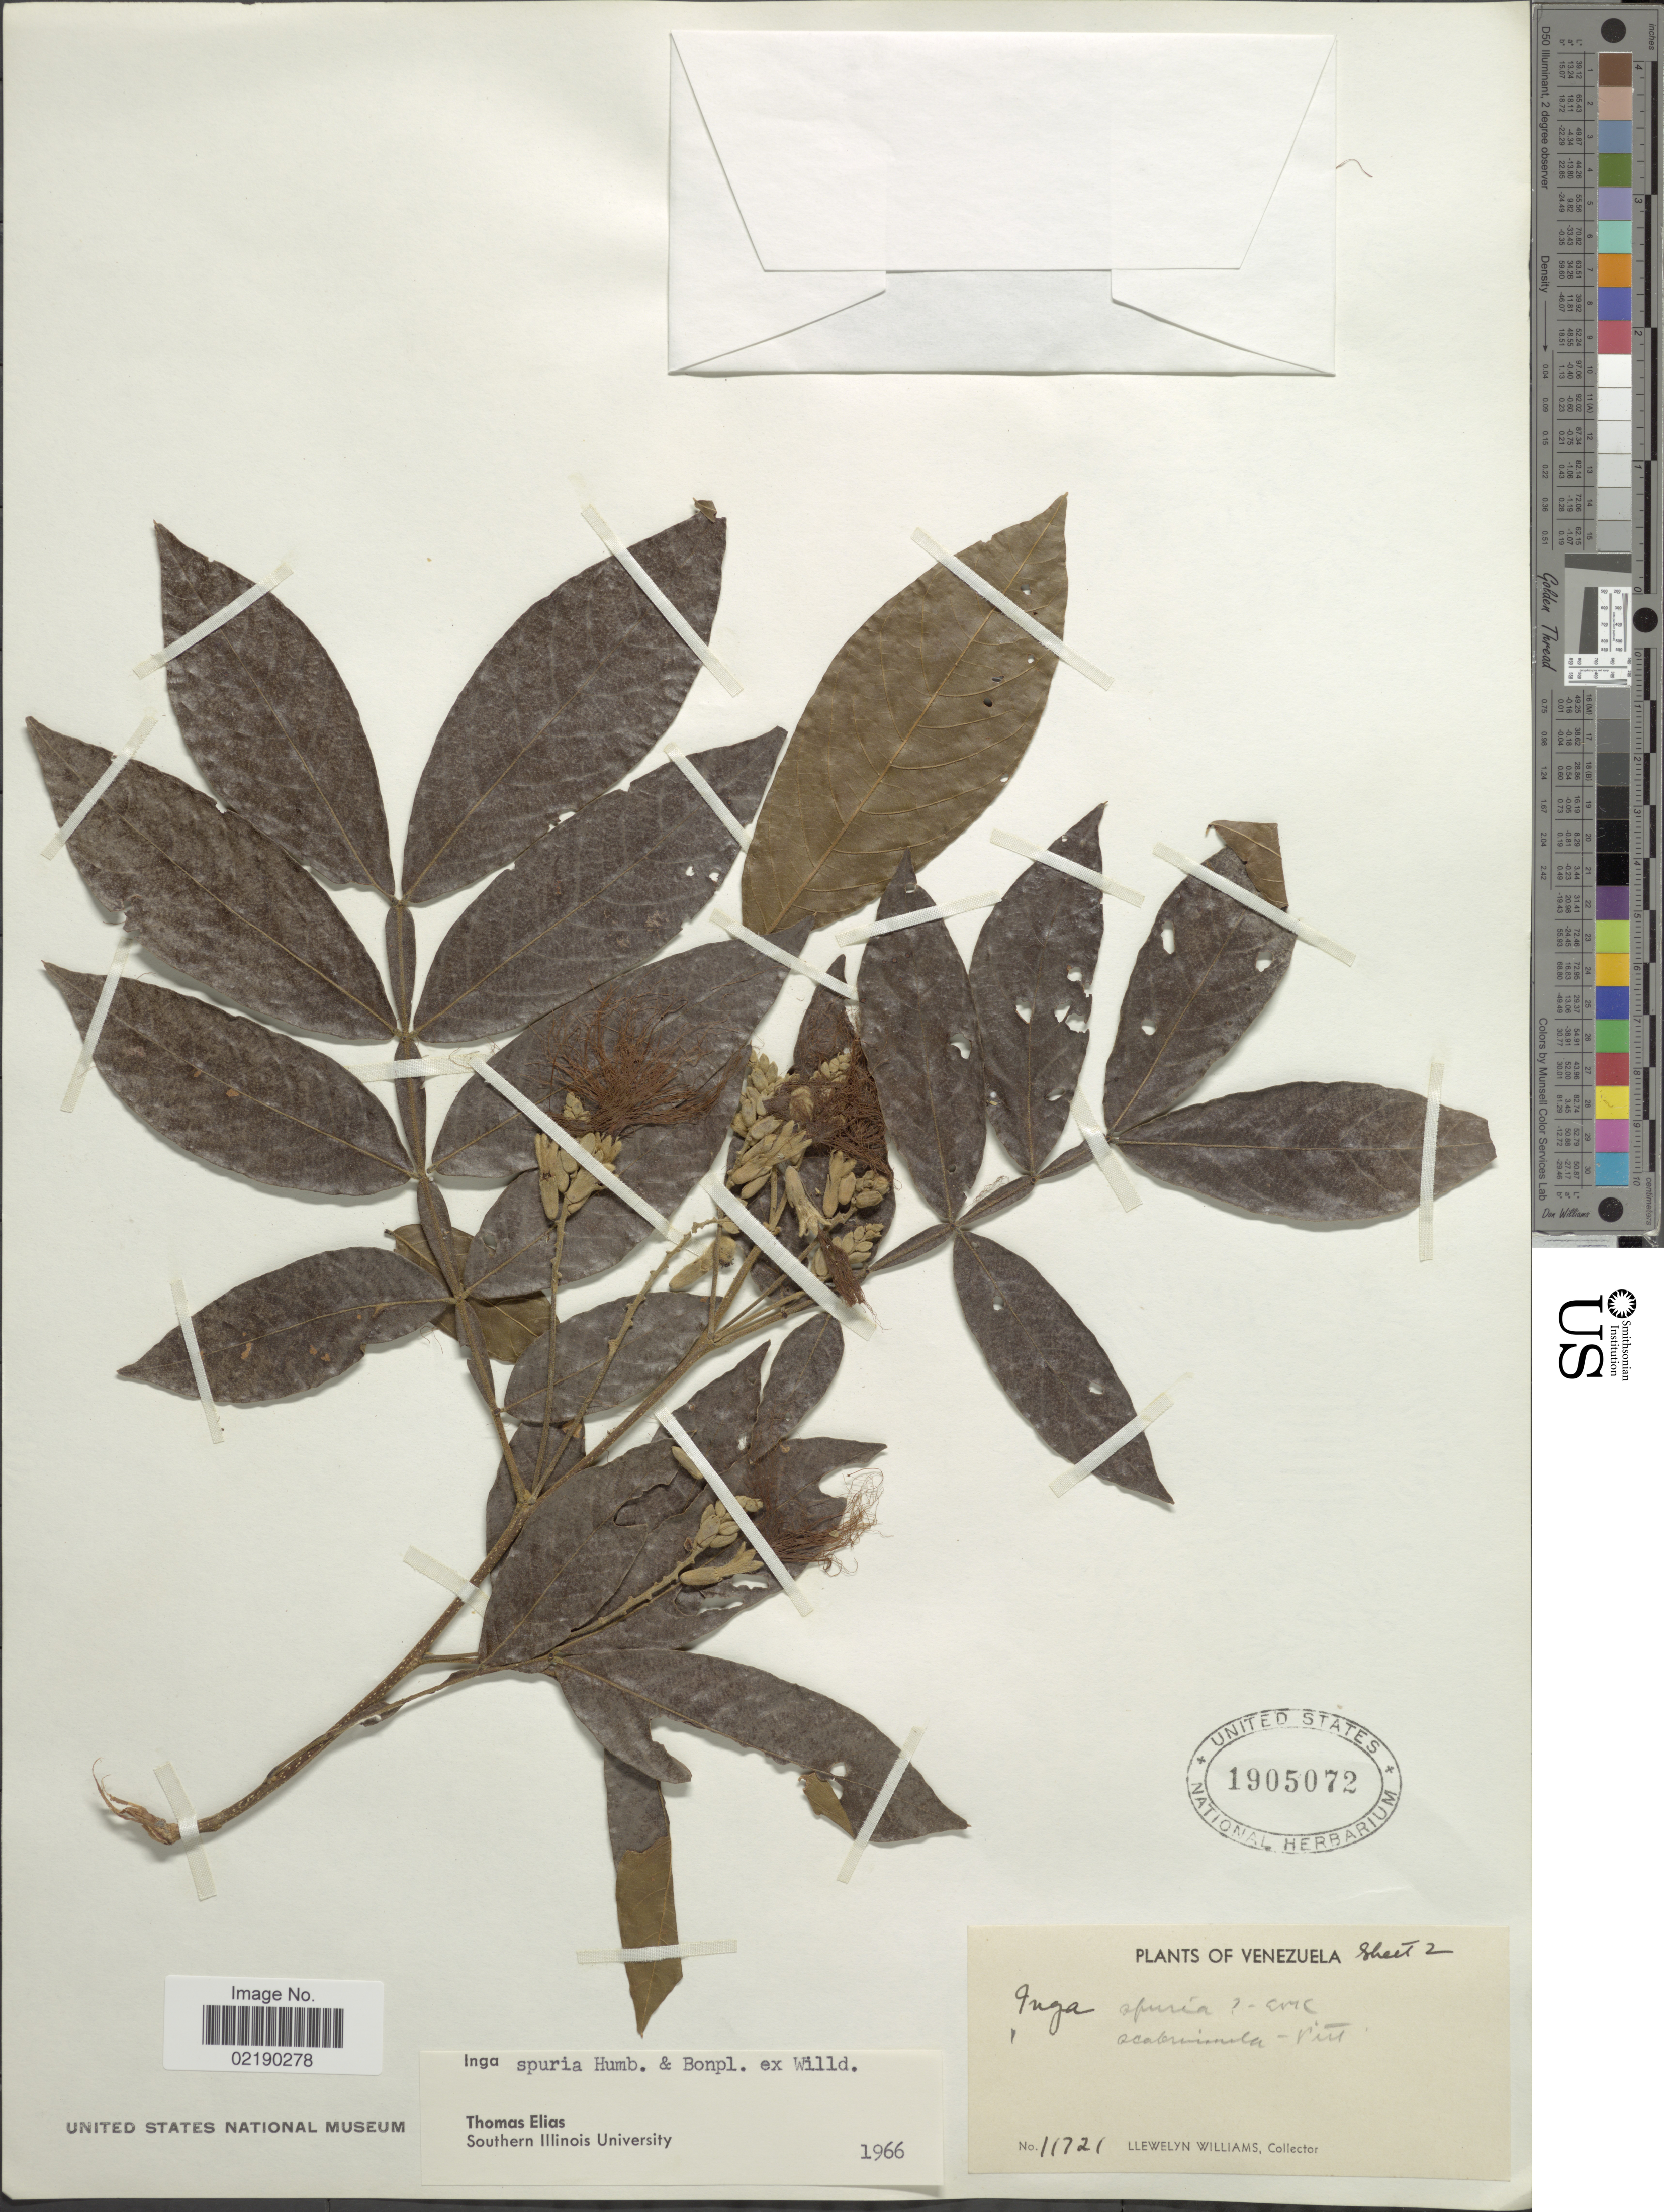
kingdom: Plantae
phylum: Tracheophyta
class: Magnoliopsida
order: Fabales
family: Fabaceae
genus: Inga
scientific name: Inga vera subsp. vera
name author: Willd.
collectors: Ll. Williams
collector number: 11721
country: Venezuela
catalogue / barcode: US 1905072